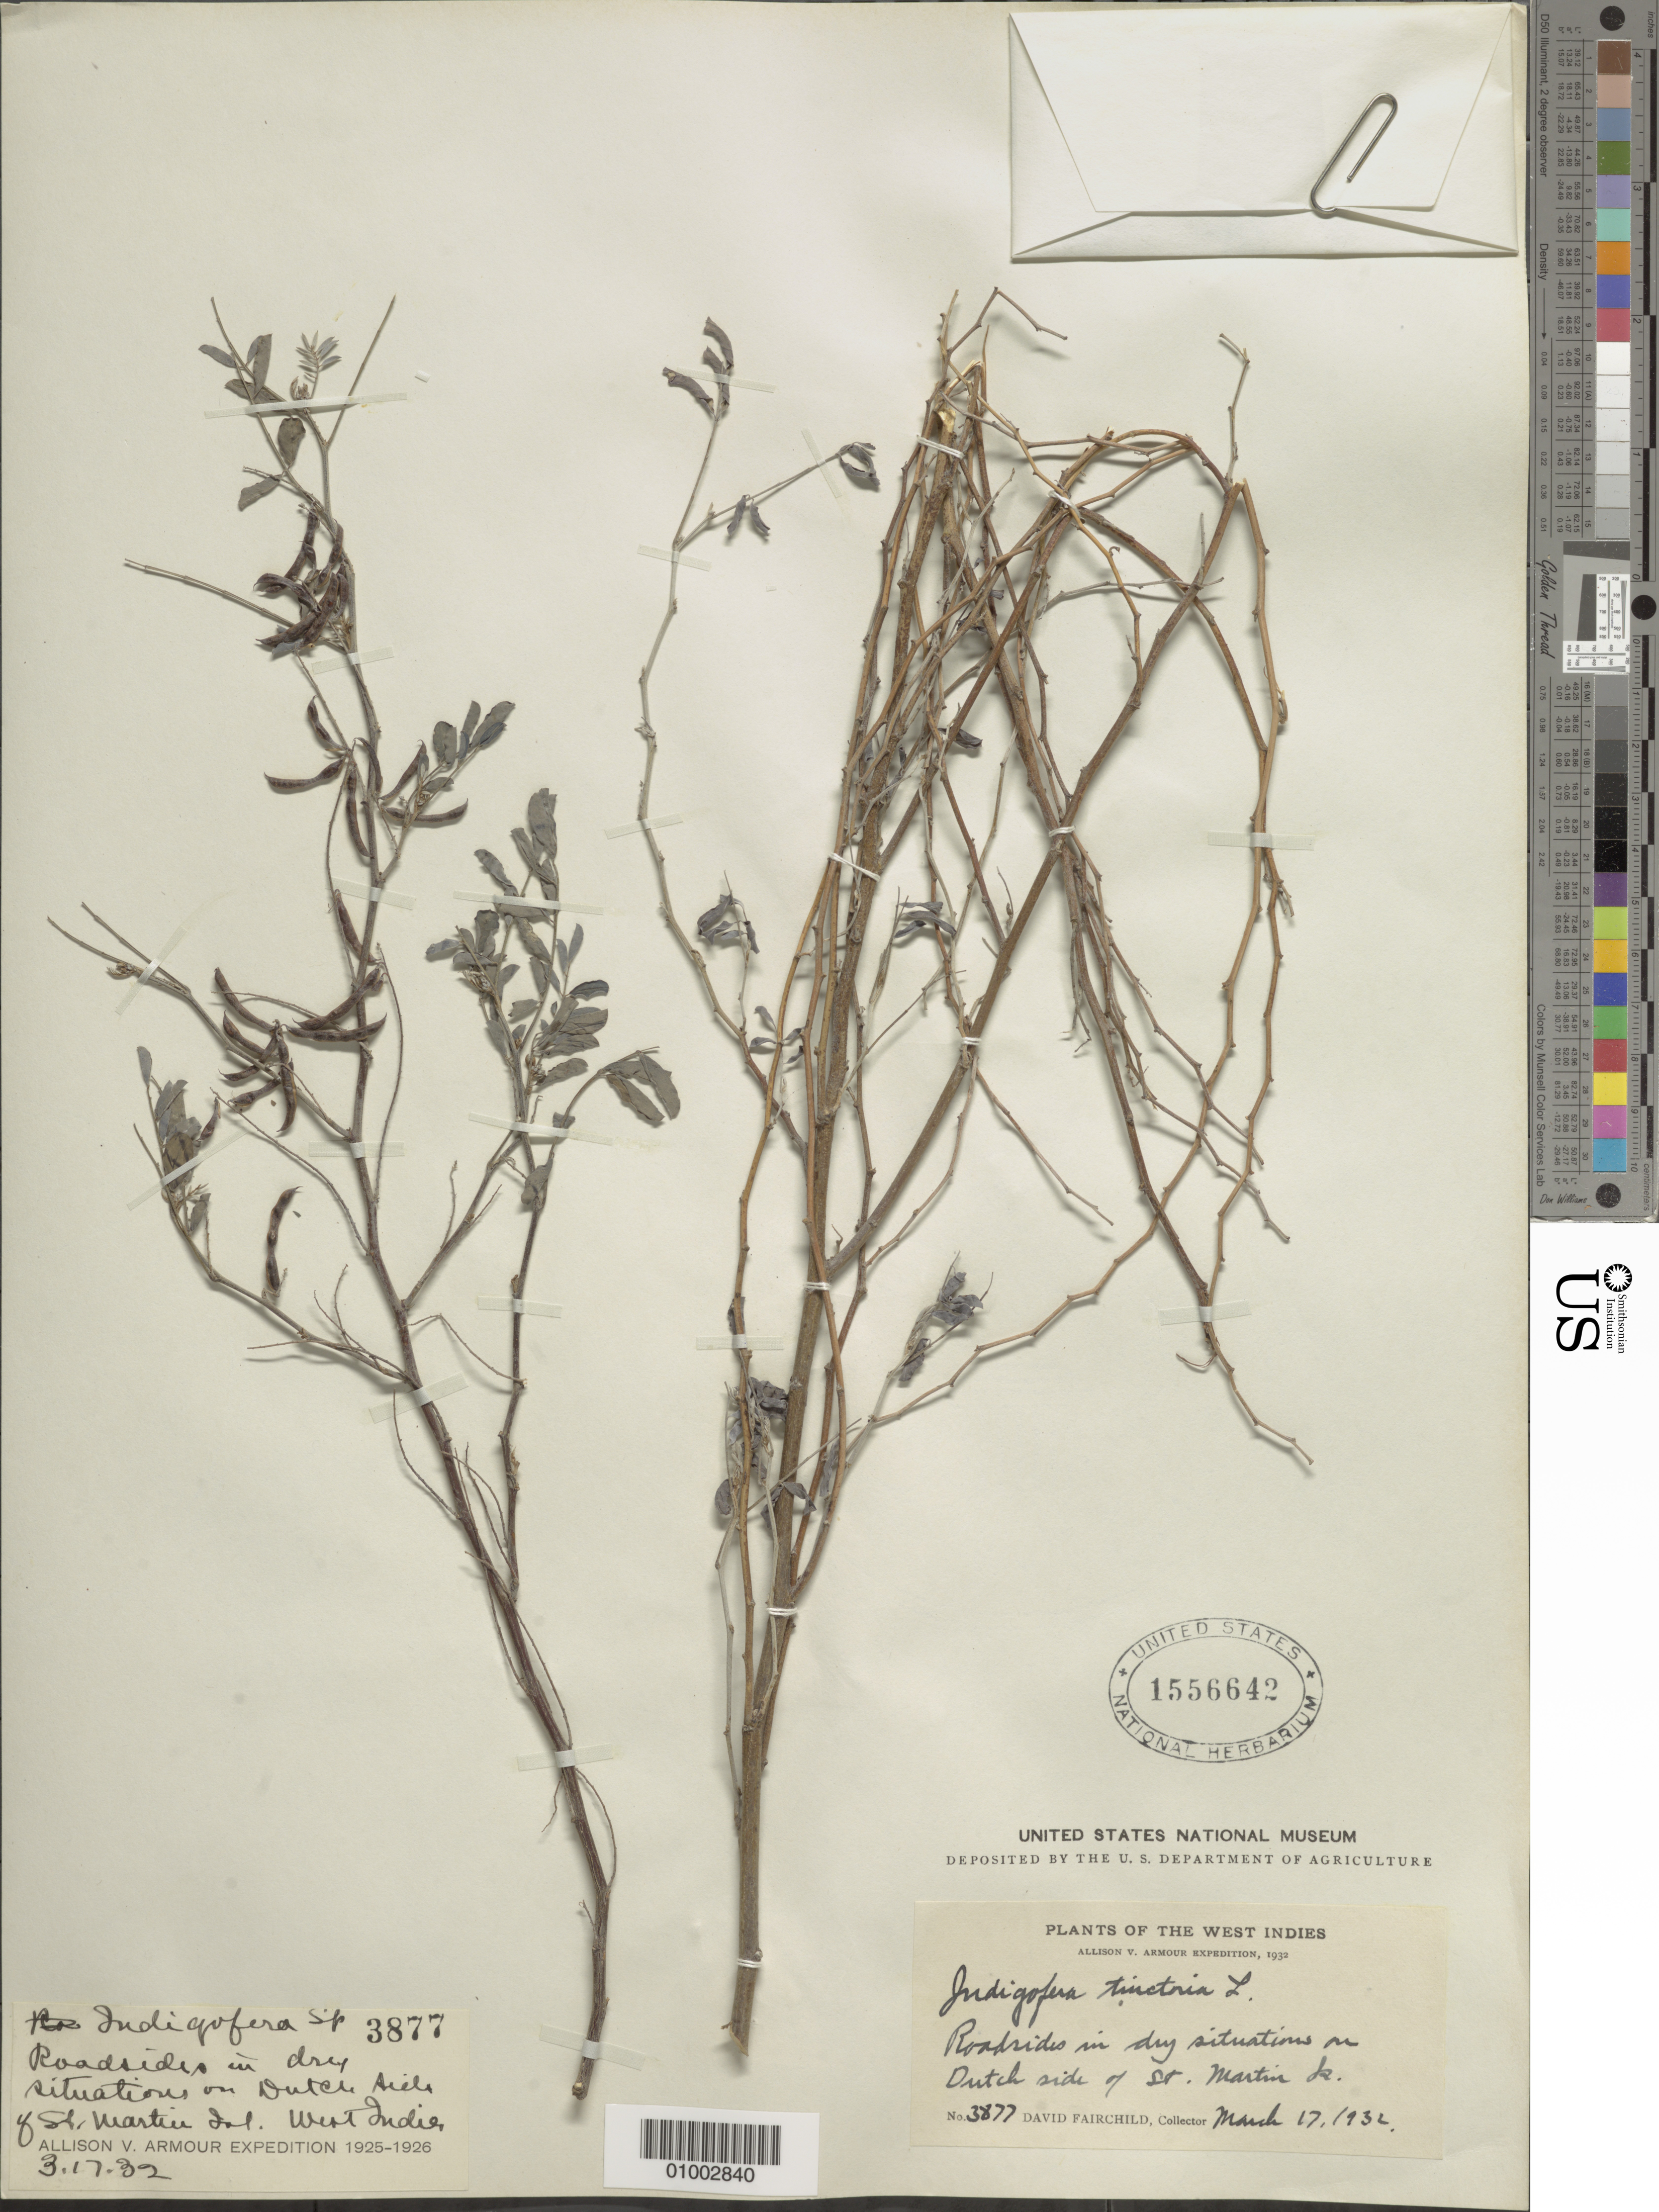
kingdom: Plantae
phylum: Tracheophyta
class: Magnoliopsida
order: Fabales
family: Fabaceae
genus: Indigofera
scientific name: Indigofera tinctoria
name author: L.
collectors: D. Fairchild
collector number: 3877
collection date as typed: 17 Mar 1932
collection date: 1932-03-17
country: Sint Maartin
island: Sint Maarten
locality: Roadsides in dry situations on Dutch side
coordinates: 0 N, 0 E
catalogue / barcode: US 1556642